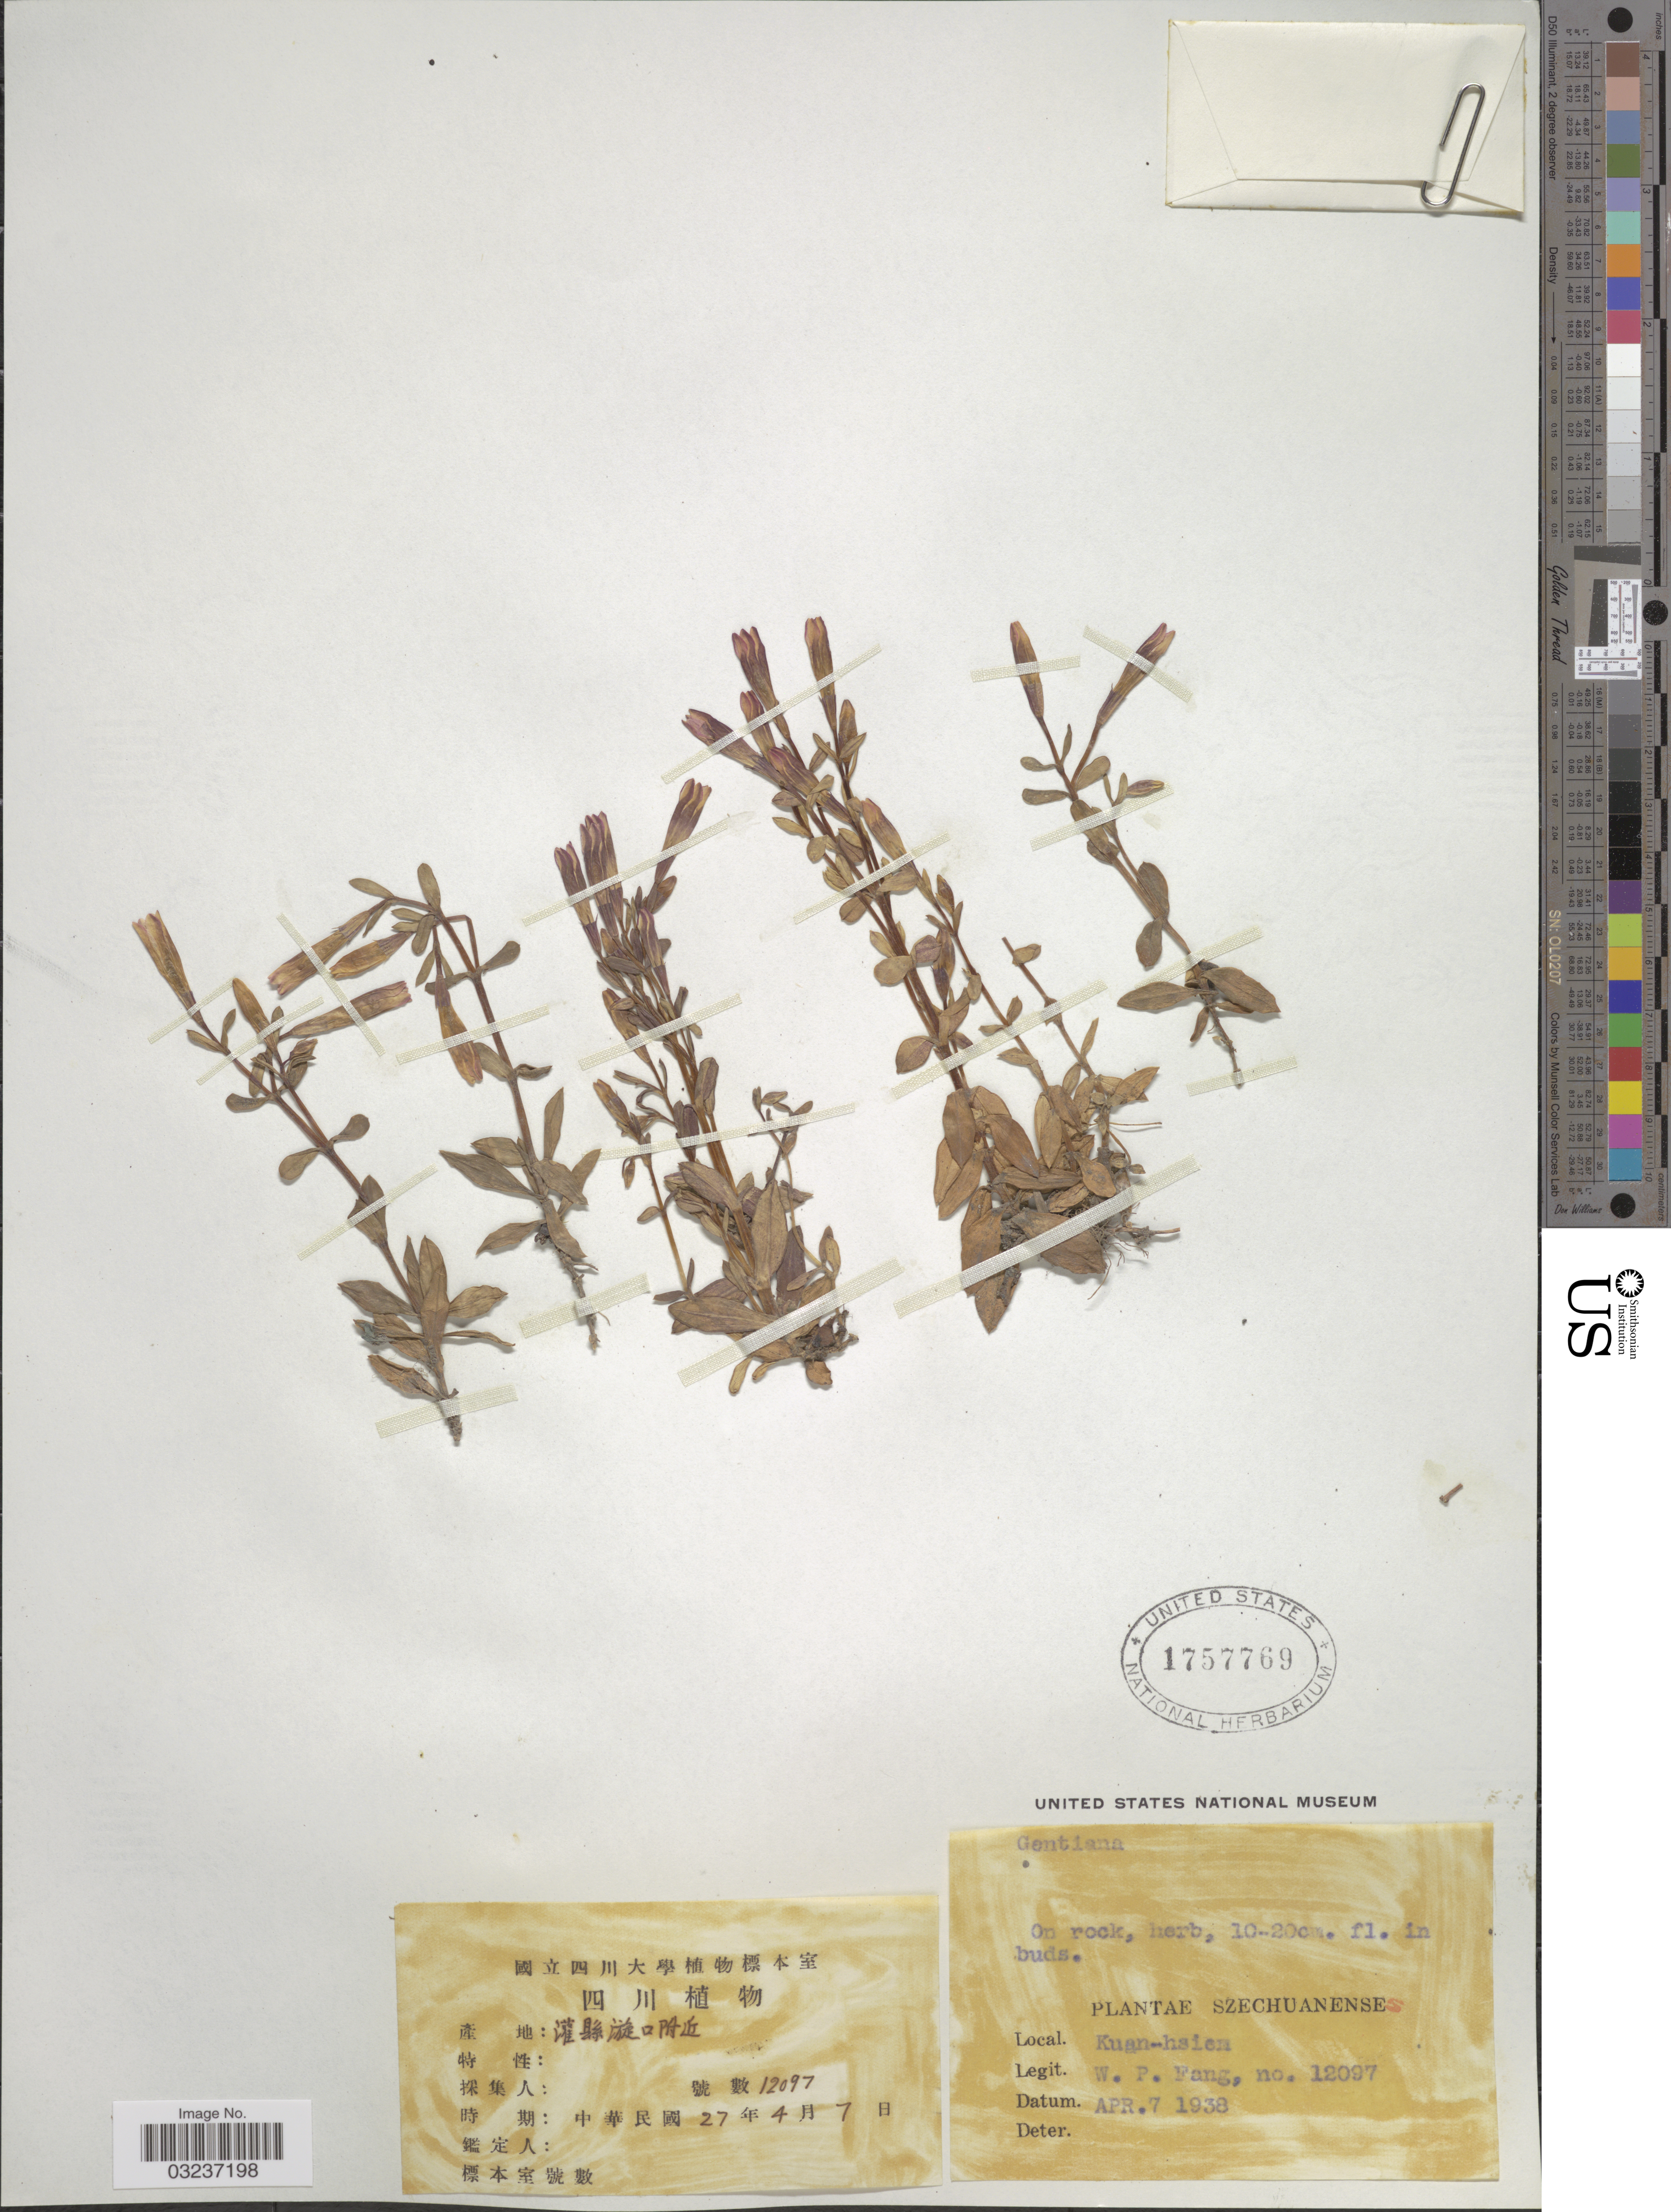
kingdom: Plantae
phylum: Tracheophyta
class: Magnoliopsida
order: Gentianales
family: Gentianaceae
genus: Gentiana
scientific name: Gentiana sp.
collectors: W. P. Fang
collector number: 12097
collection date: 1938-04-07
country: China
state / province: Sichuan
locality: Szechuanense. Kuan-hsien.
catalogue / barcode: US 1757769